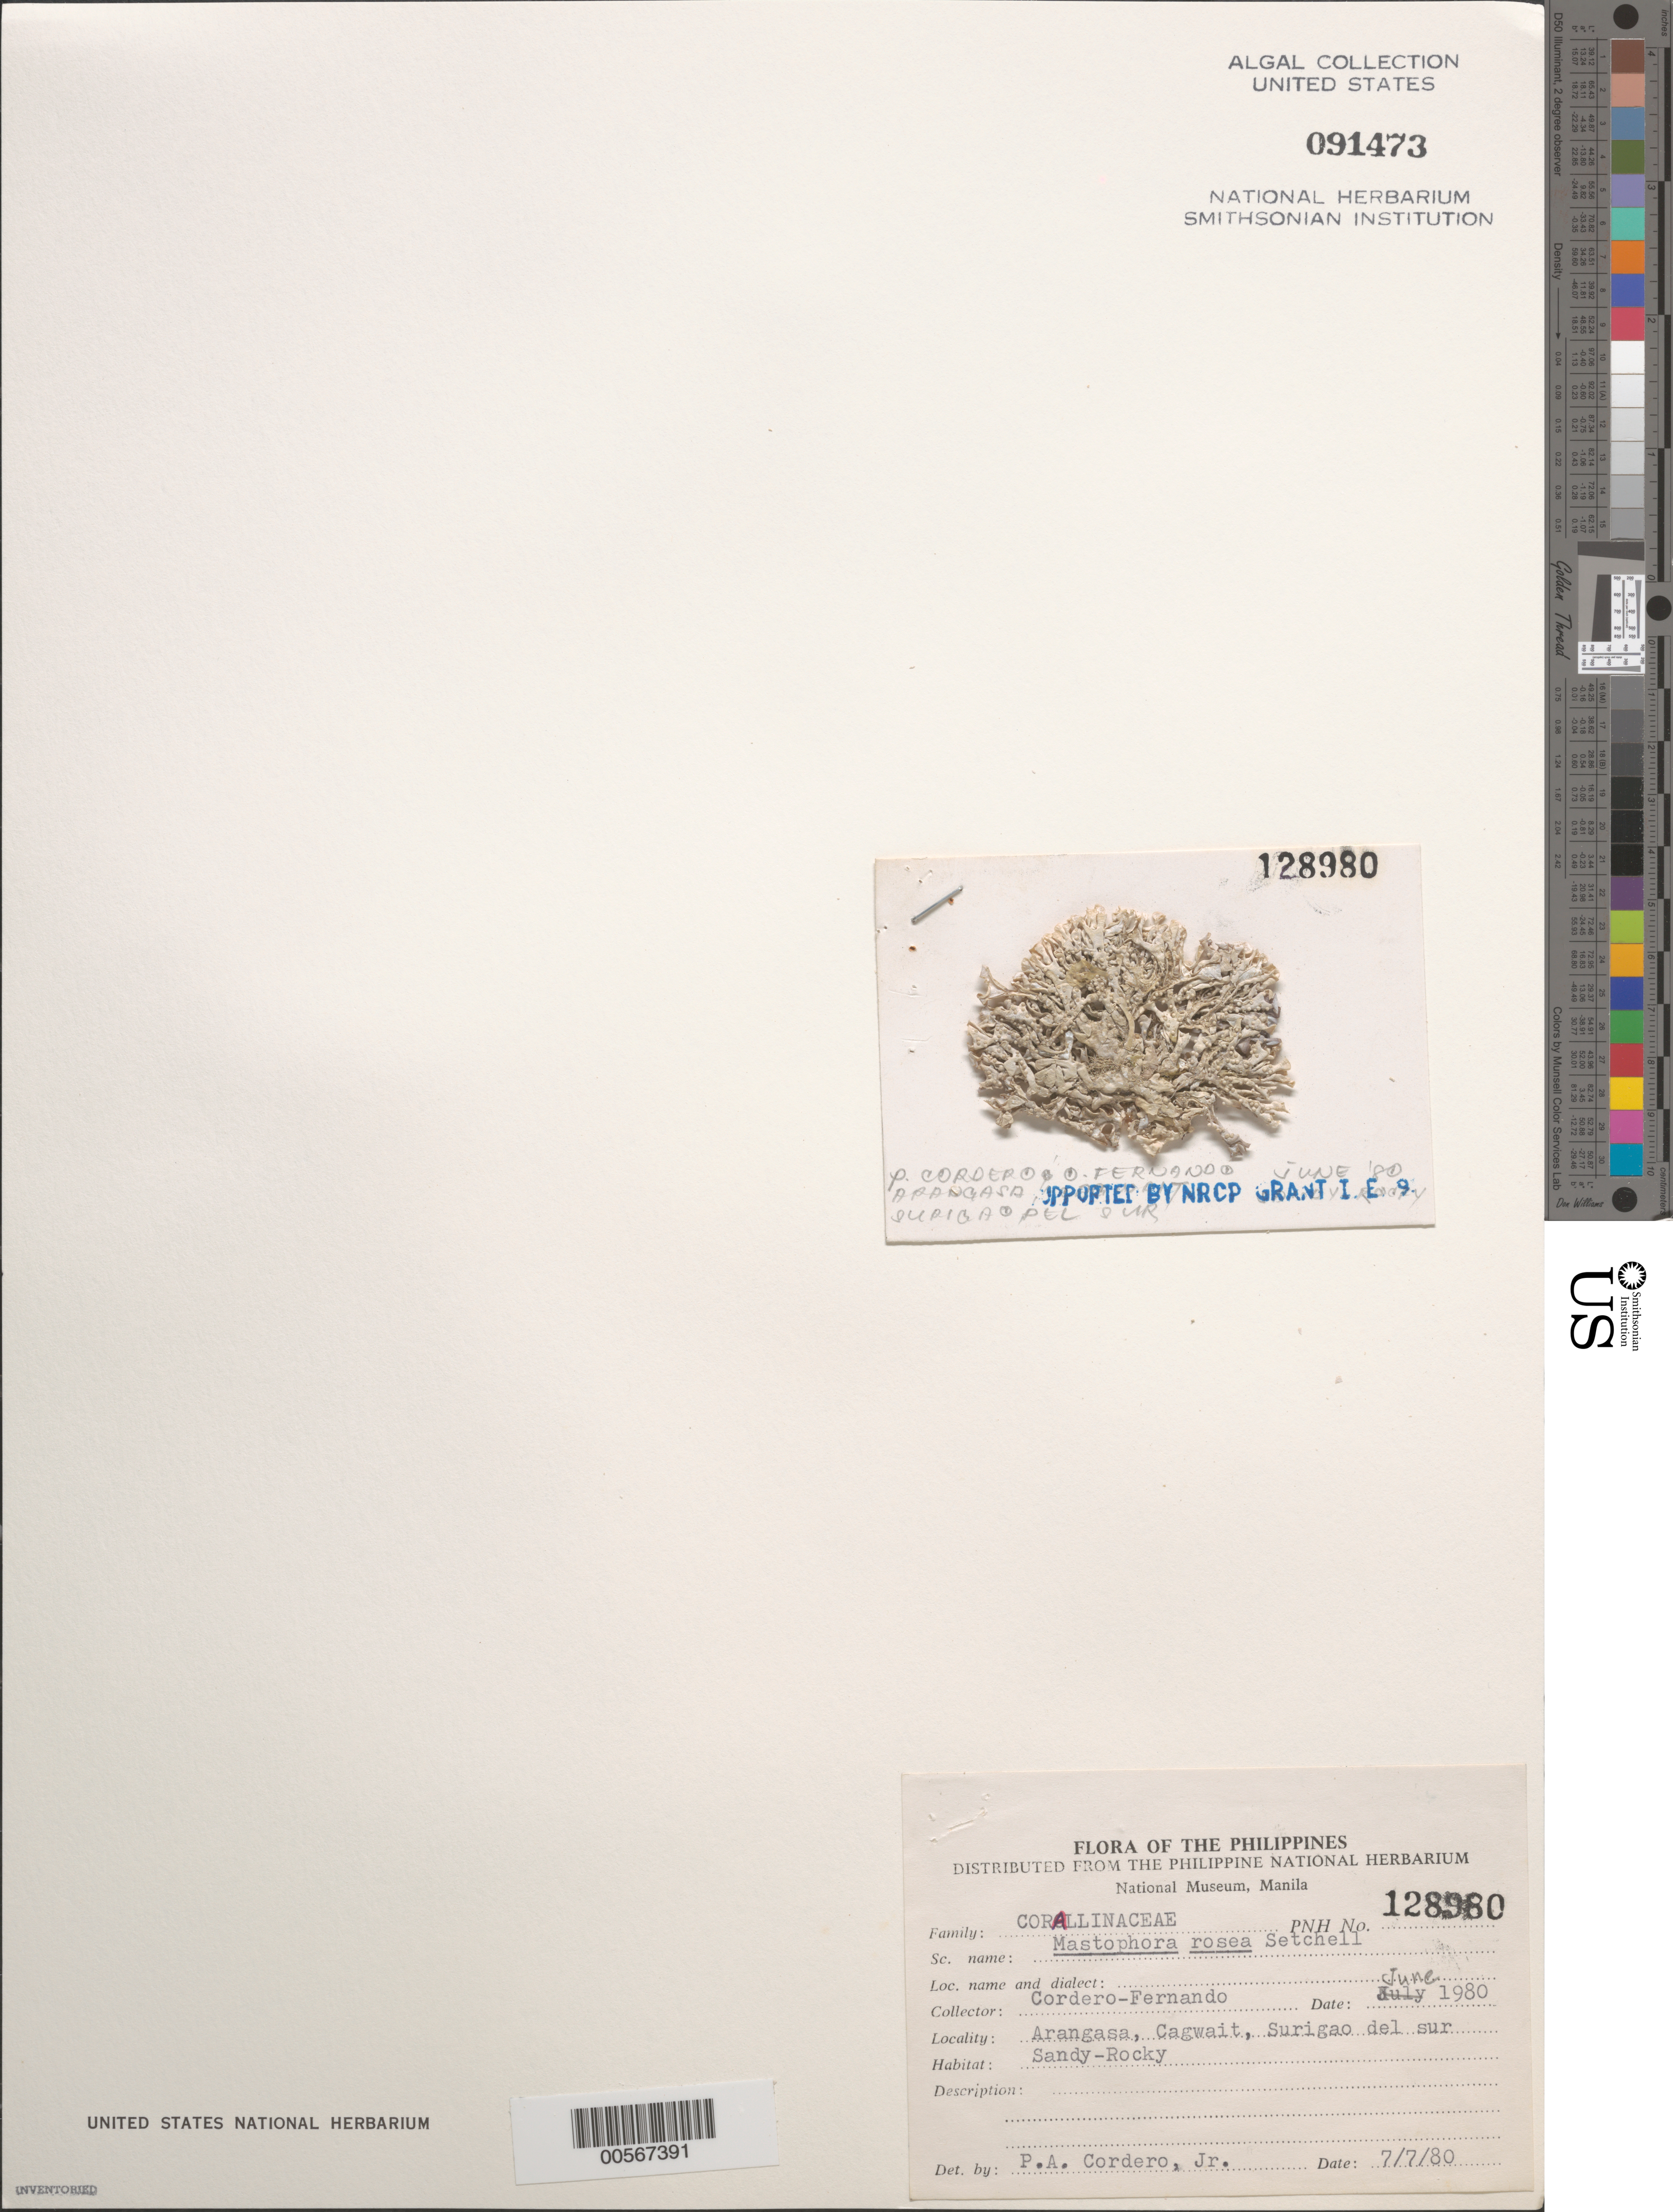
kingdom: Plantae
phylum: Rhodophyta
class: Florideophyceae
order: Corallinales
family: Mastophoraceae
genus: Mastophora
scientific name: Mastophora rosea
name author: (C. Agardh) Setch.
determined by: Cordero, P. A., Jr.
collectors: P. A. Cordero & O. Fernando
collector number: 128980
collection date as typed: Jun 1980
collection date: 1980-06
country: Philippines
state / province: Caraga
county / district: Surigao del Sur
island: Mindanao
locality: Arangasa, Cagwait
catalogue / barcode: US 91473